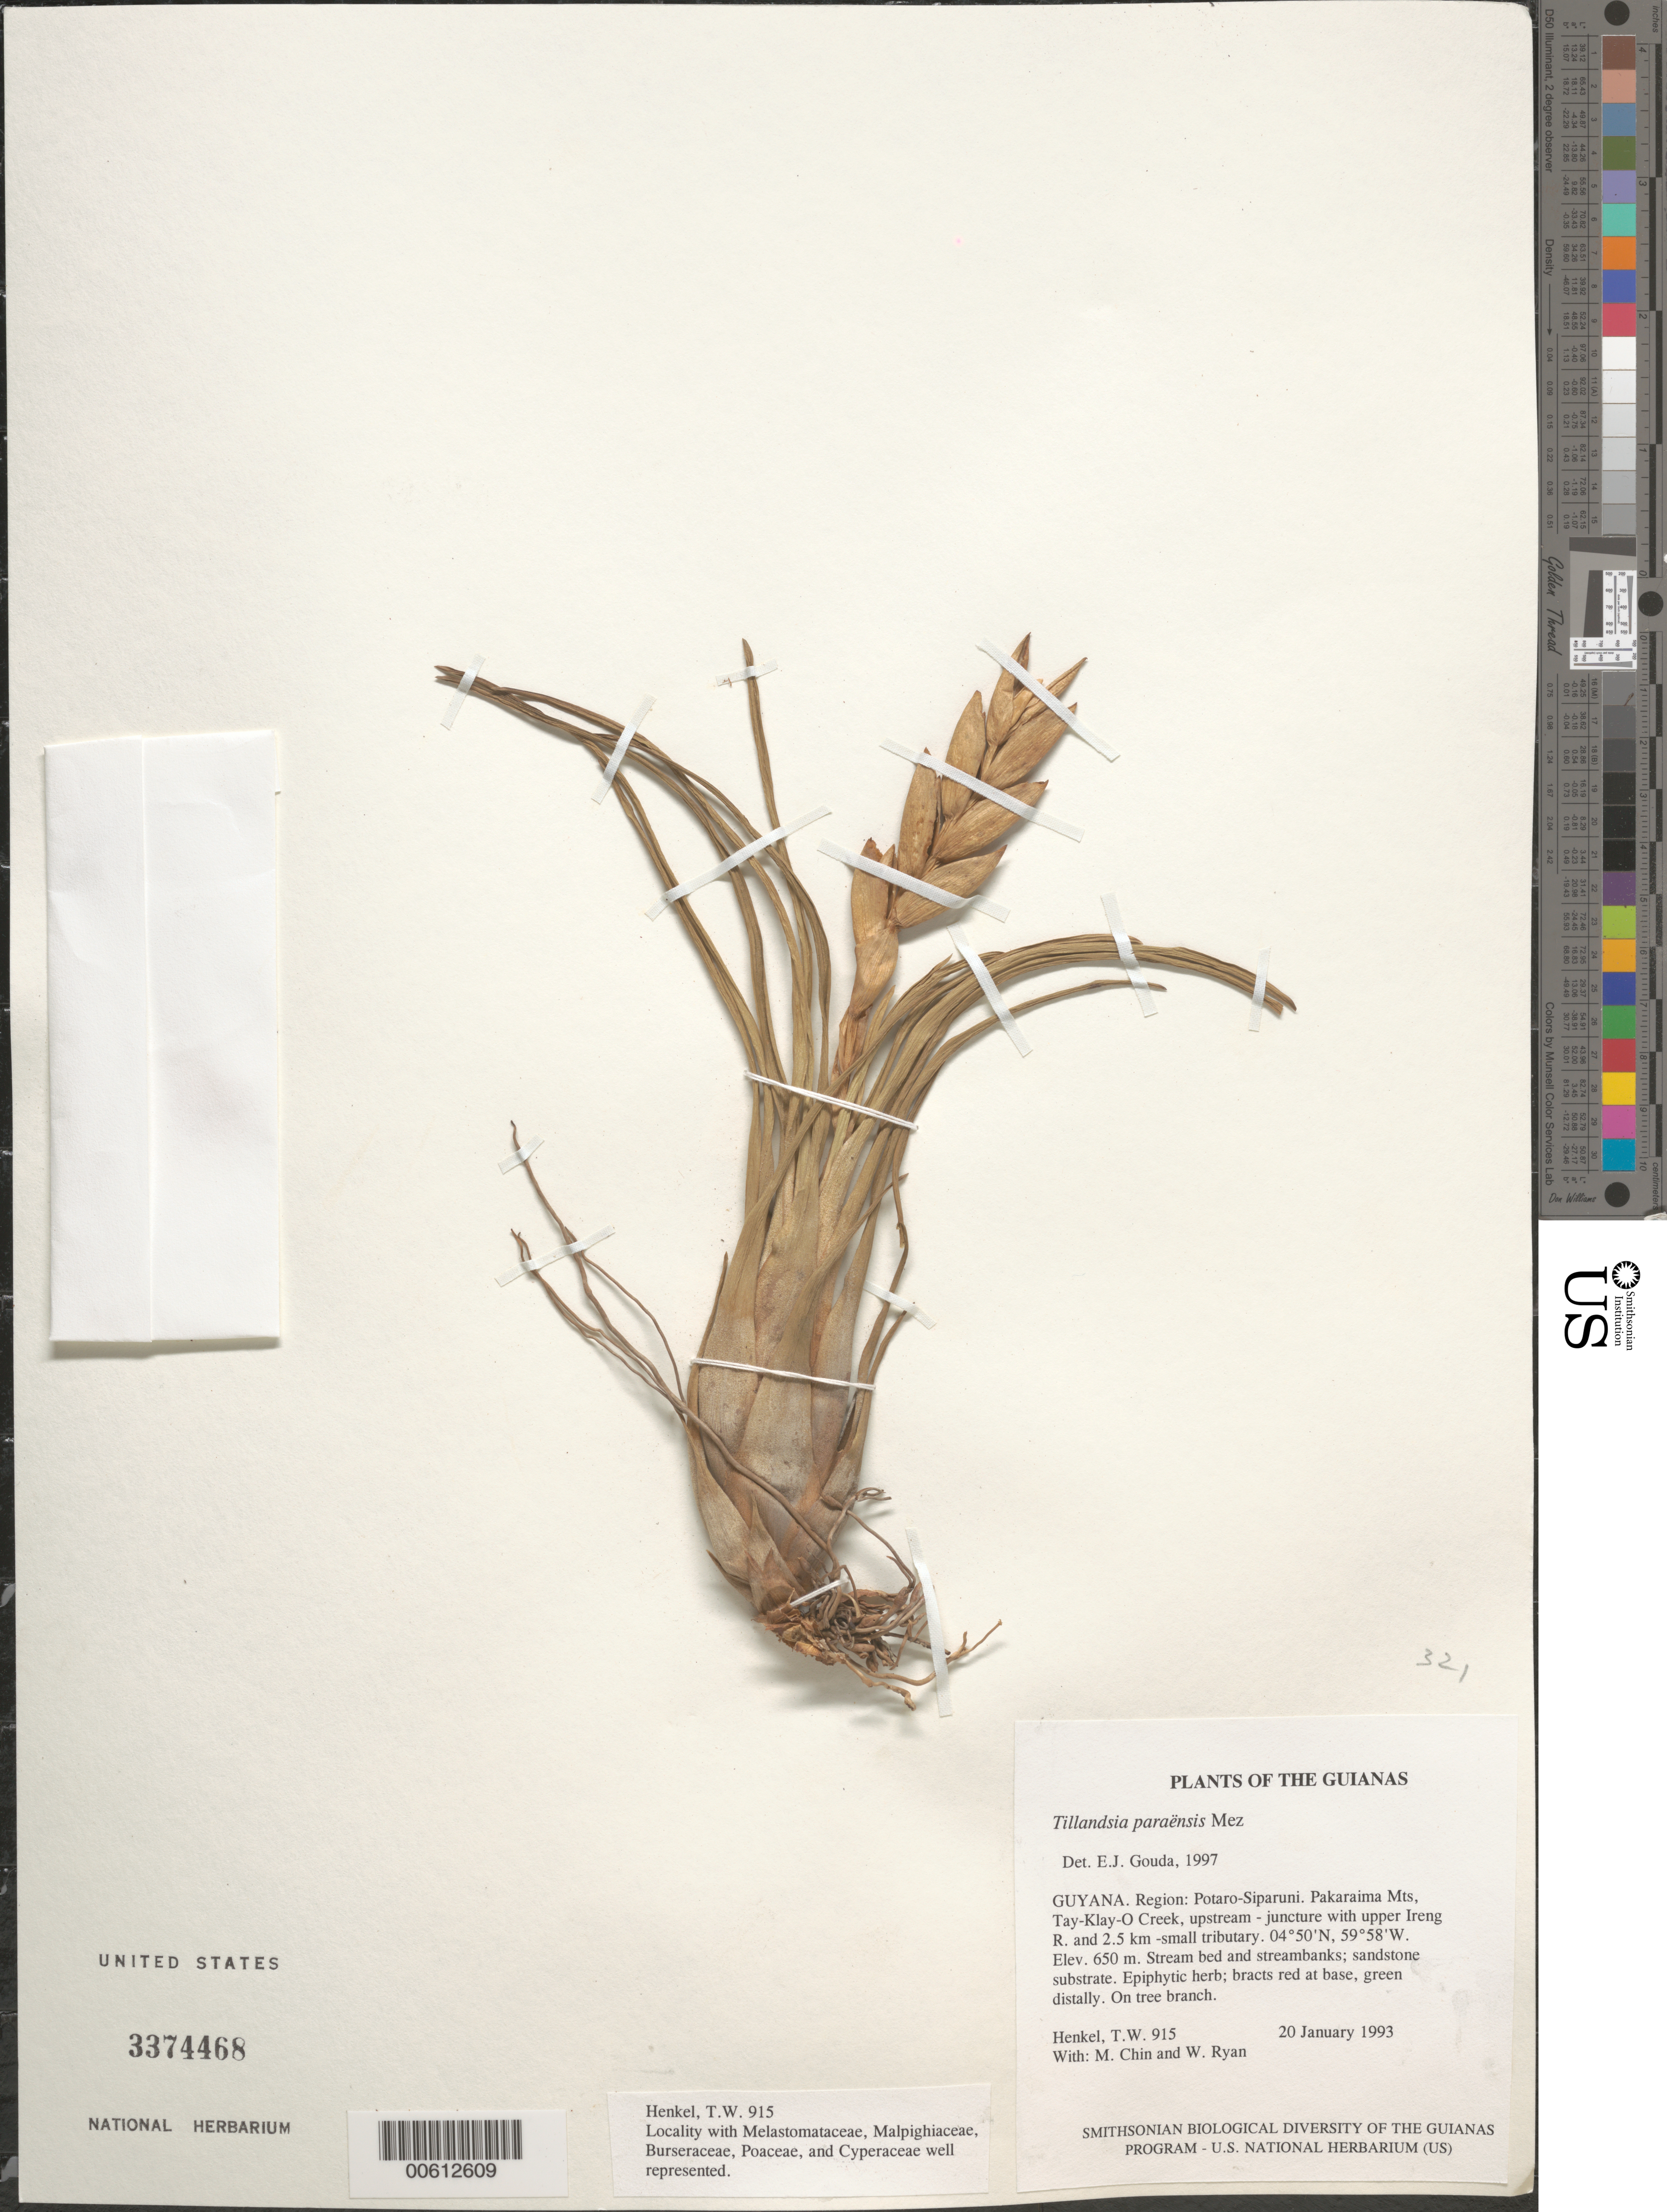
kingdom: Plantae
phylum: Tracheophyta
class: Liliopsida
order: Poales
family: Bromeliaceae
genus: Tillandsia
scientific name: Tillandsia paraensis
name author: Mez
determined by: Gouda, E. J.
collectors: T. Henkel, M. Chin & W. Ryan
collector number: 915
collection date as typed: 20 January 1993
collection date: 1993-01-20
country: Guyana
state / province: Potaro-Siparuni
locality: Pakaraima Mts, Tay-Klay-O Creek, upstream - juncture with upper Ireng R. and 2.5 km -small tributary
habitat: Stream bed and streambanks; sandstone substrate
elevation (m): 650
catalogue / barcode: US 3374468